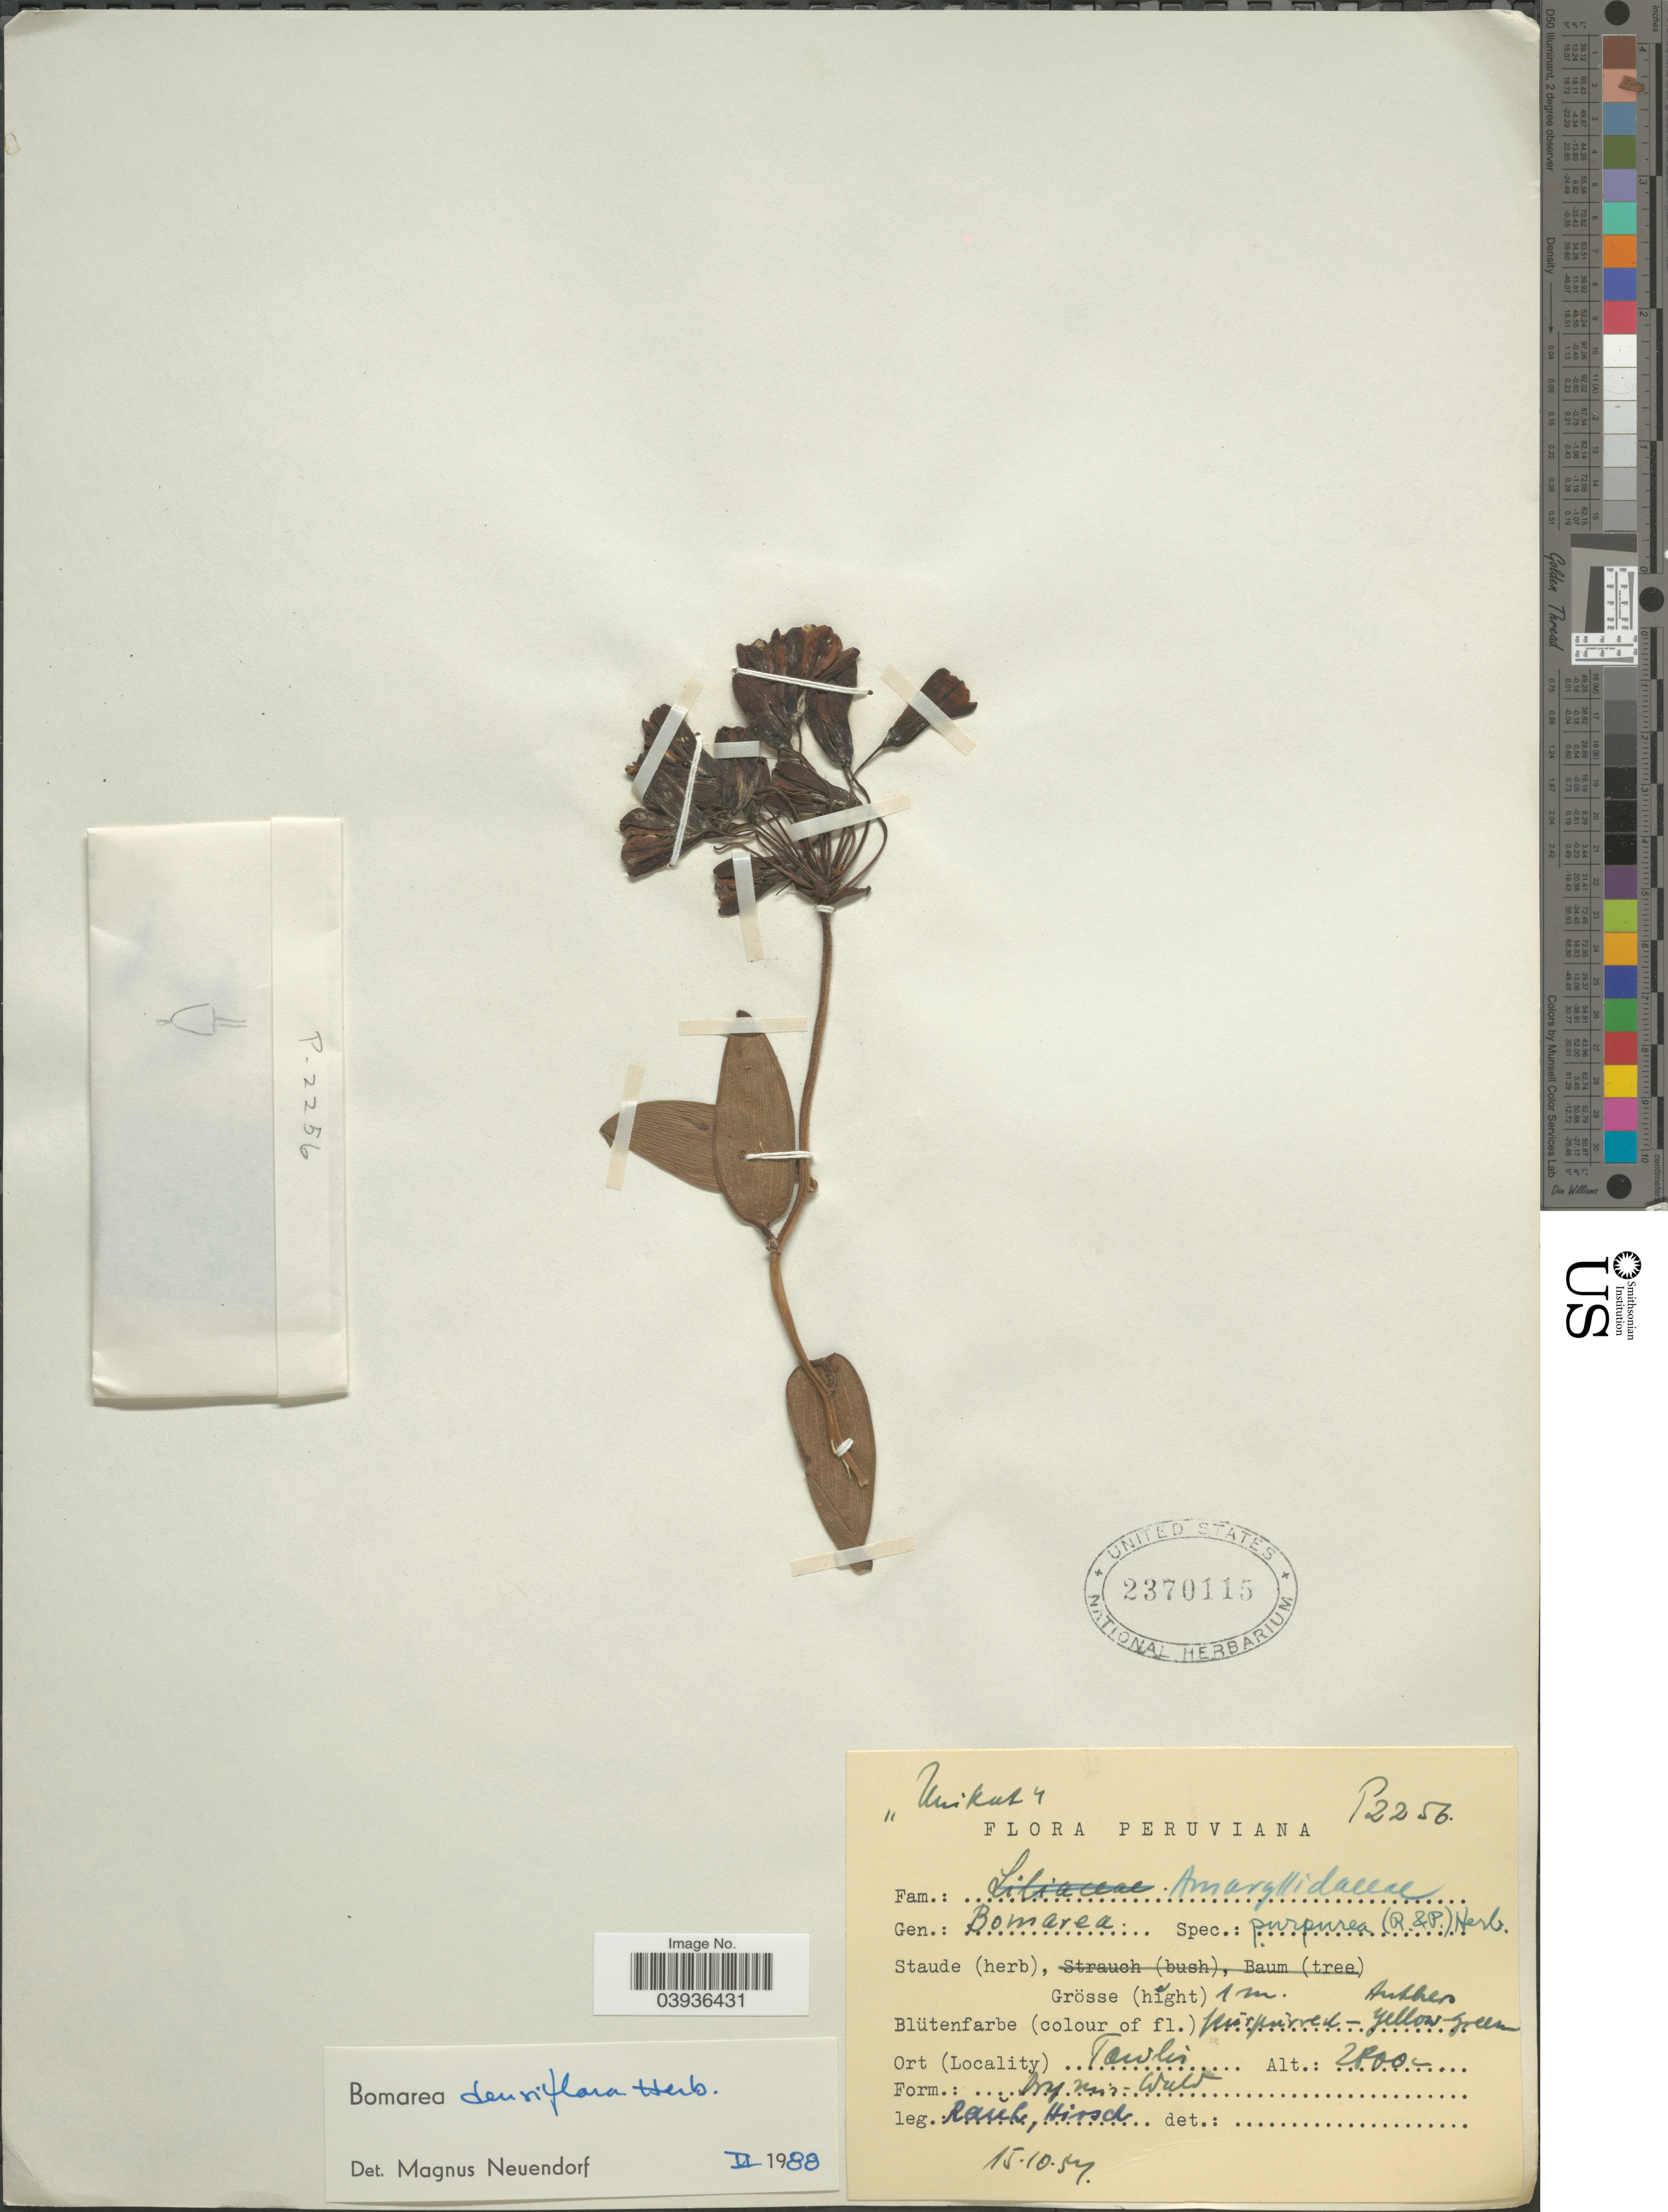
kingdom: Plantae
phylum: Tracheophyta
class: Liliopsida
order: Liliales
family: Alstroemeriaceae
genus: Bomarea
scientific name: Bomarea densiflora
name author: Herb.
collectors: -. Rauh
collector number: P2256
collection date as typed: Transcribed d/m/y: 15/10/54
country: Peru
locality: Tawlis.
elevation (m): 2800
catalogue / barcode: US 2370115